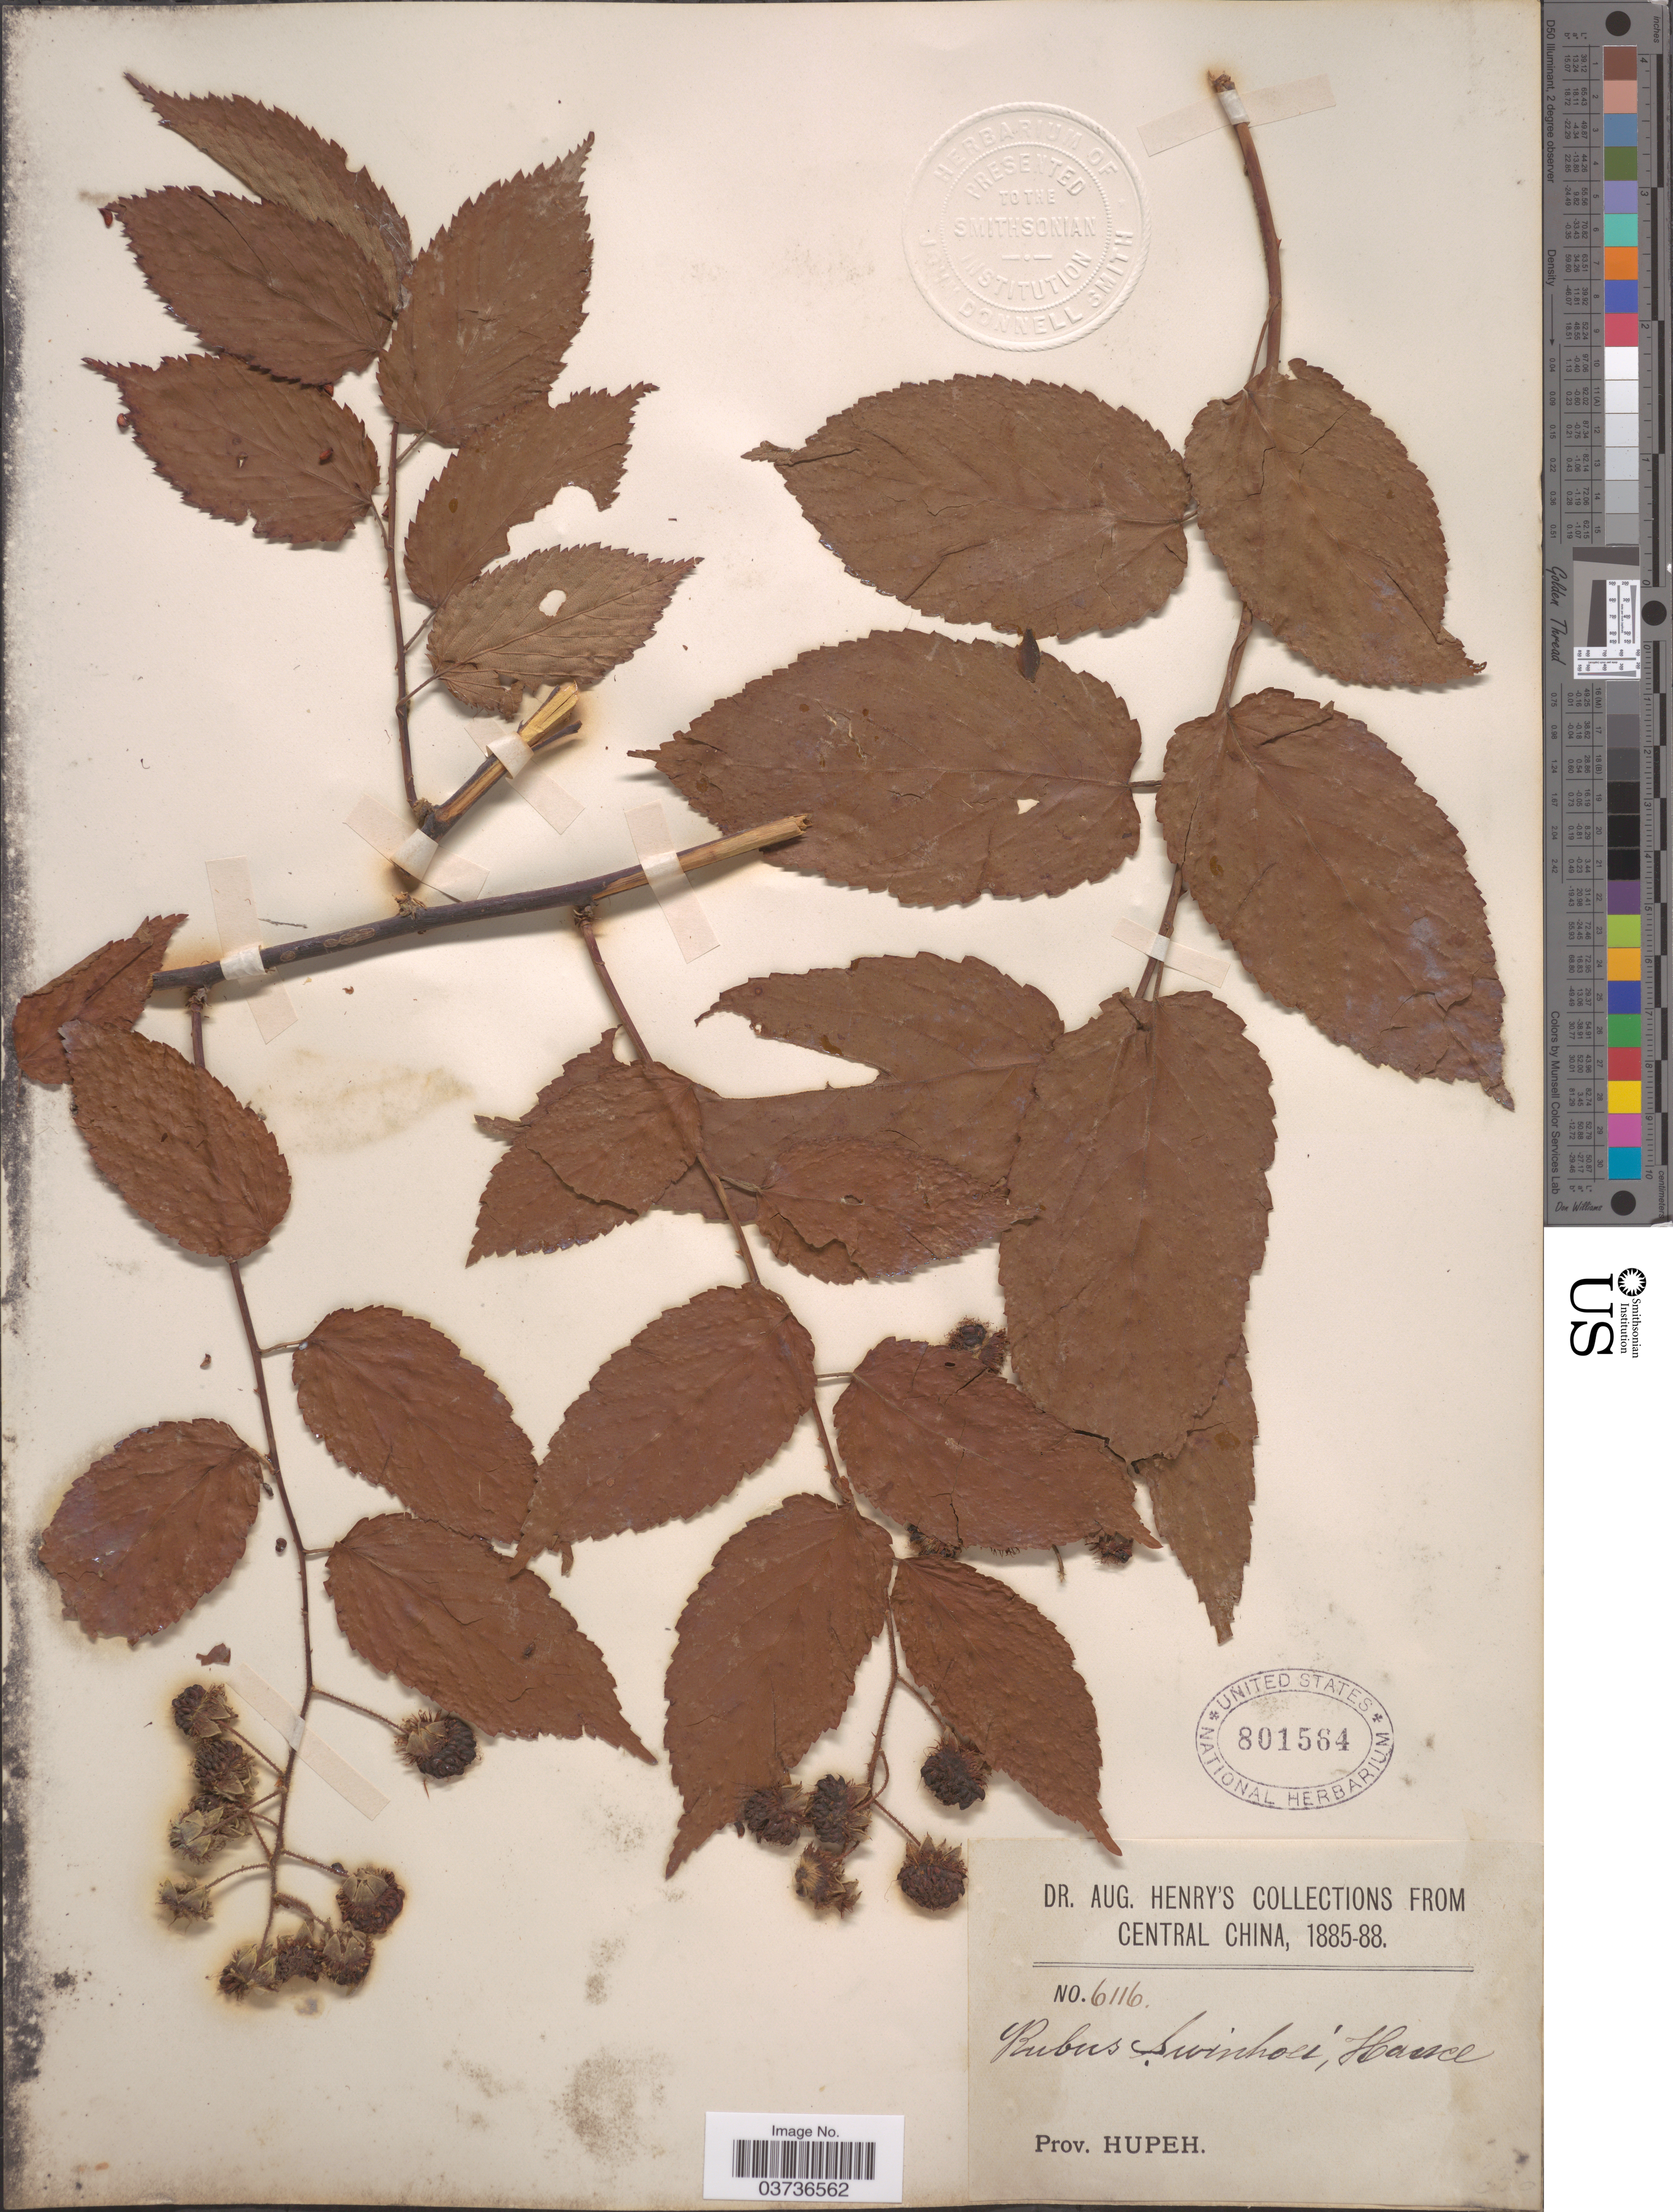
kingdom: Plantae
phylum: Tracheophyta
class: Magnoliopsida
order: Rosales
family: Rosaceae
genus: Rubus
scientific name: Rubus swinhoei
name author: Hance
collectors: A. Henry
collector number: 6116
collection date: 1885/1888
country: China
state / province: Hubei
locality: Central China. Prov. Hupeh.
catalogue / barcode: US 801564